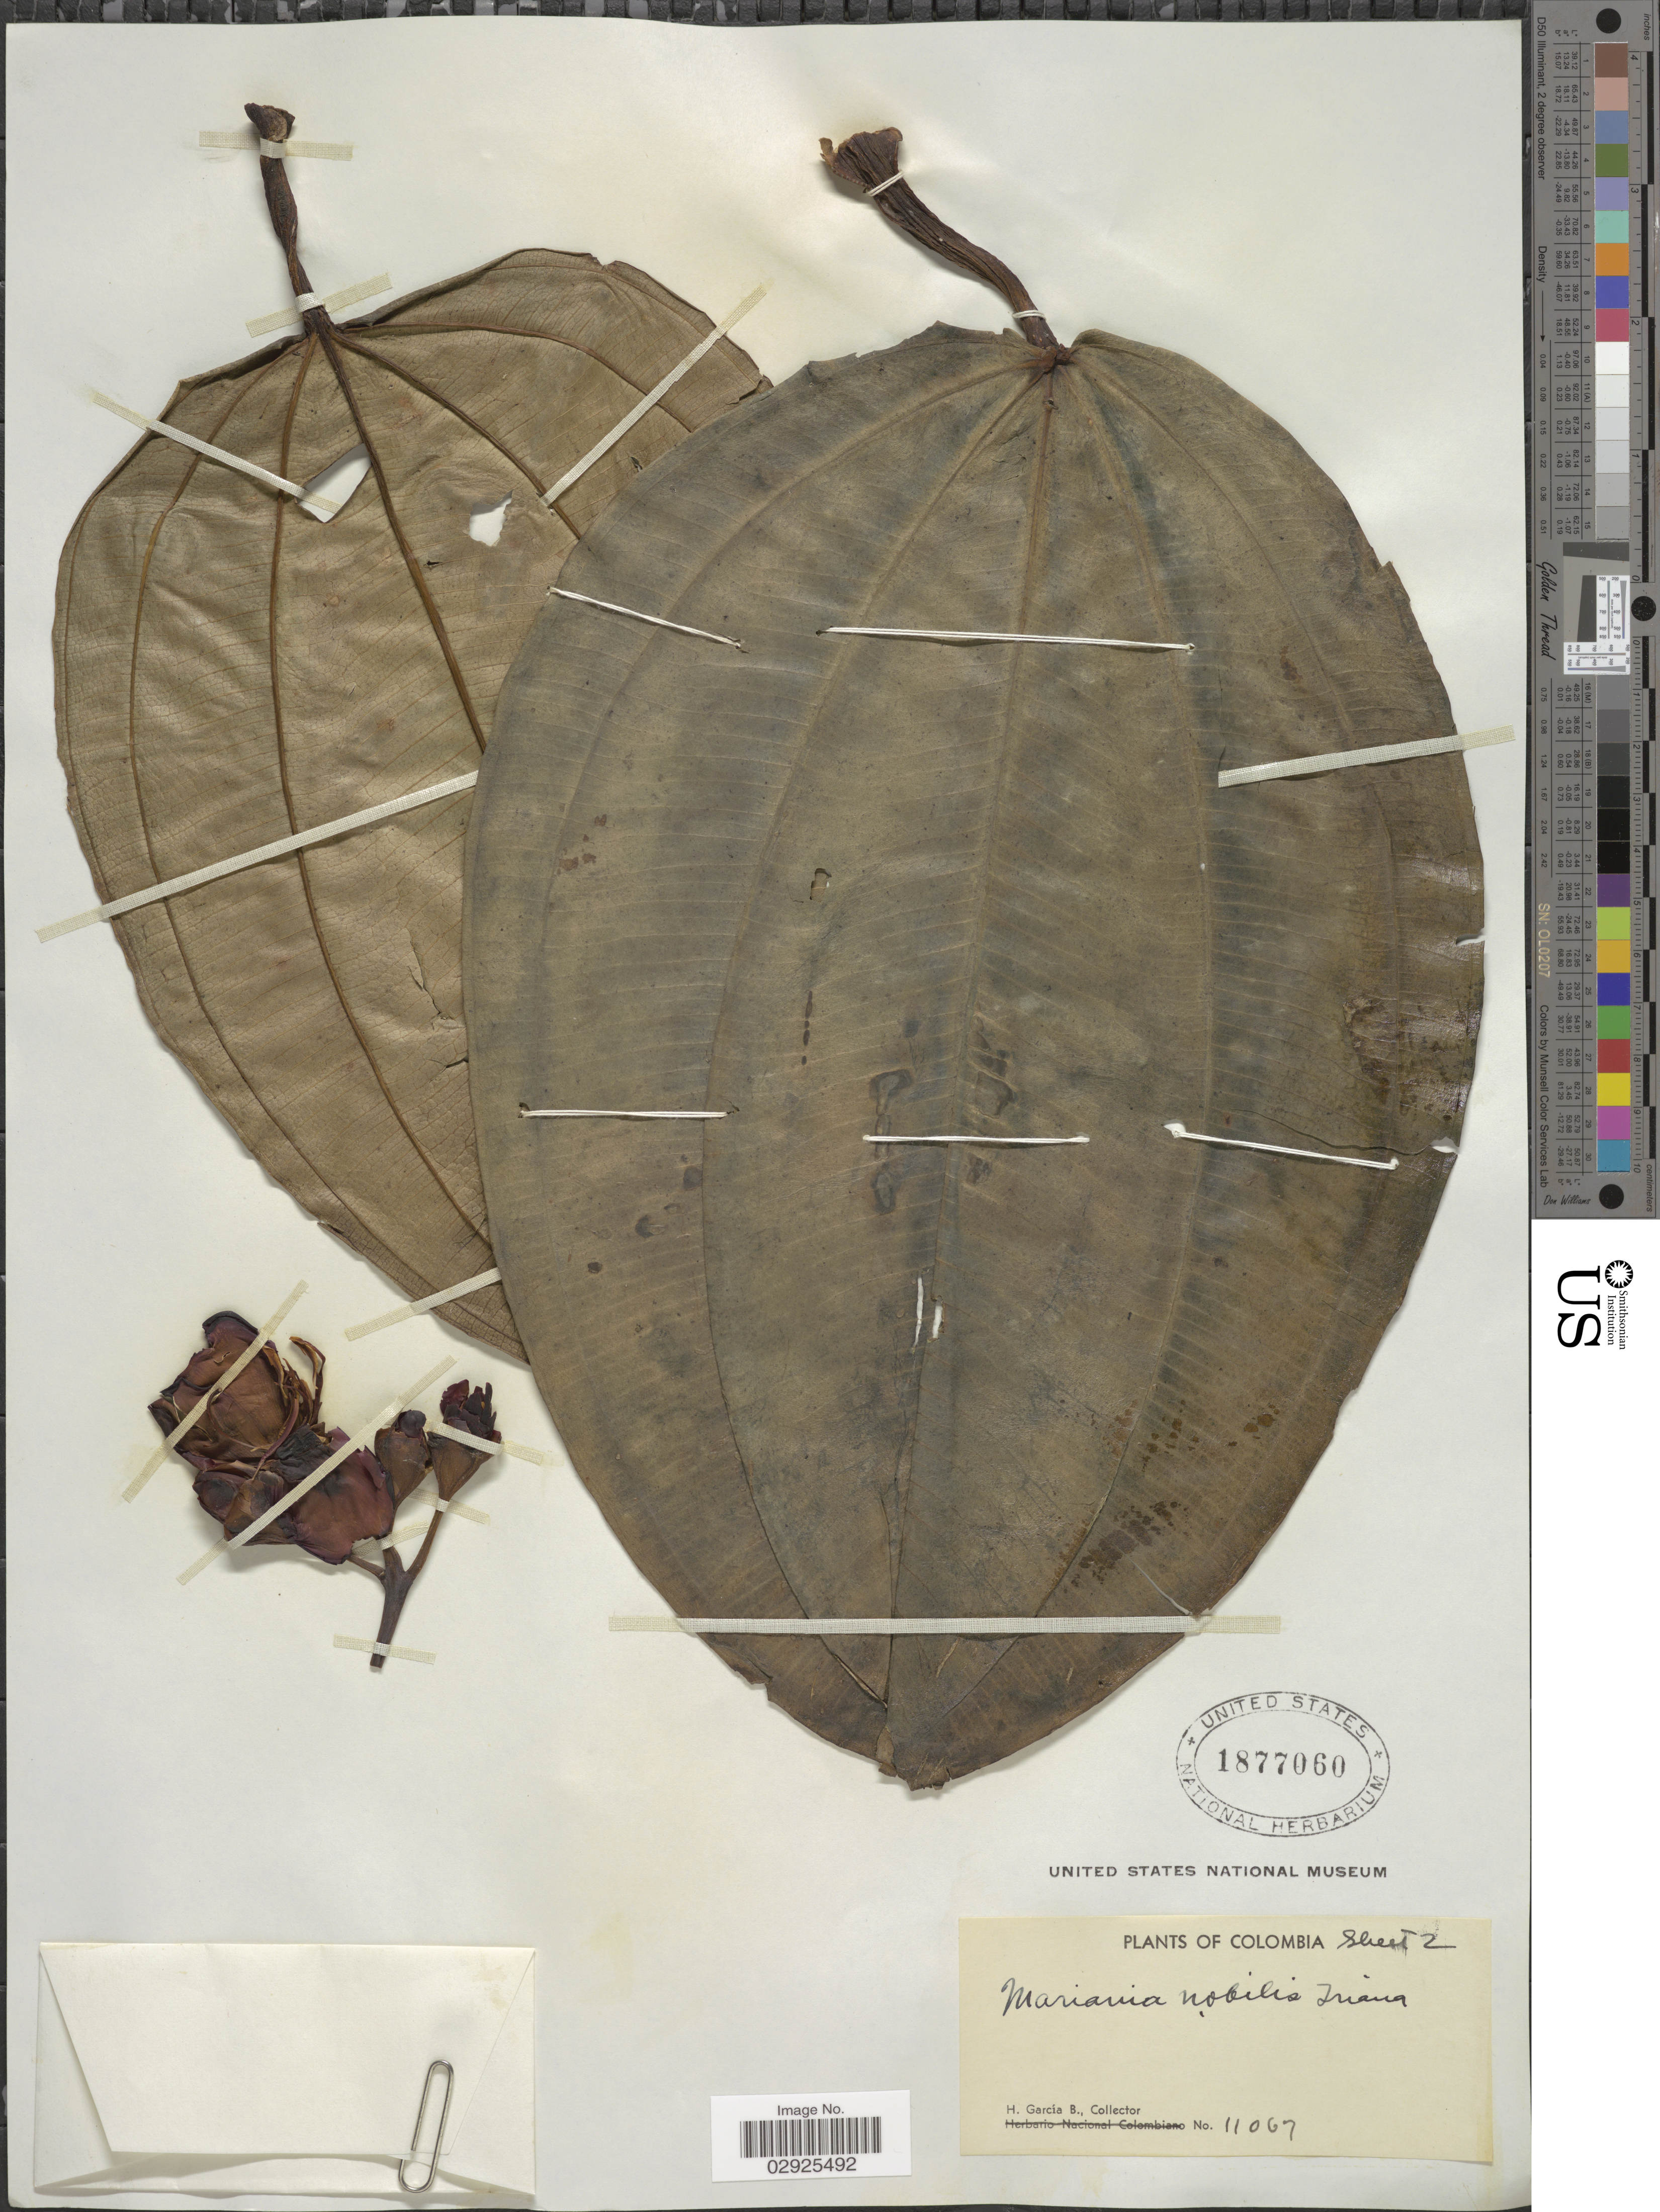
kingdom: Plantae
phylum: Tracheophyta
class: Magnoliopsida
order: Myrtales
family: Melastomataceae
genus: Meriania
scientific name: Meriania nobilis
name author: Triana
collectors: H. García B.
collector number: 11067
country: Colombia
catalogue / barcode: US 1877060